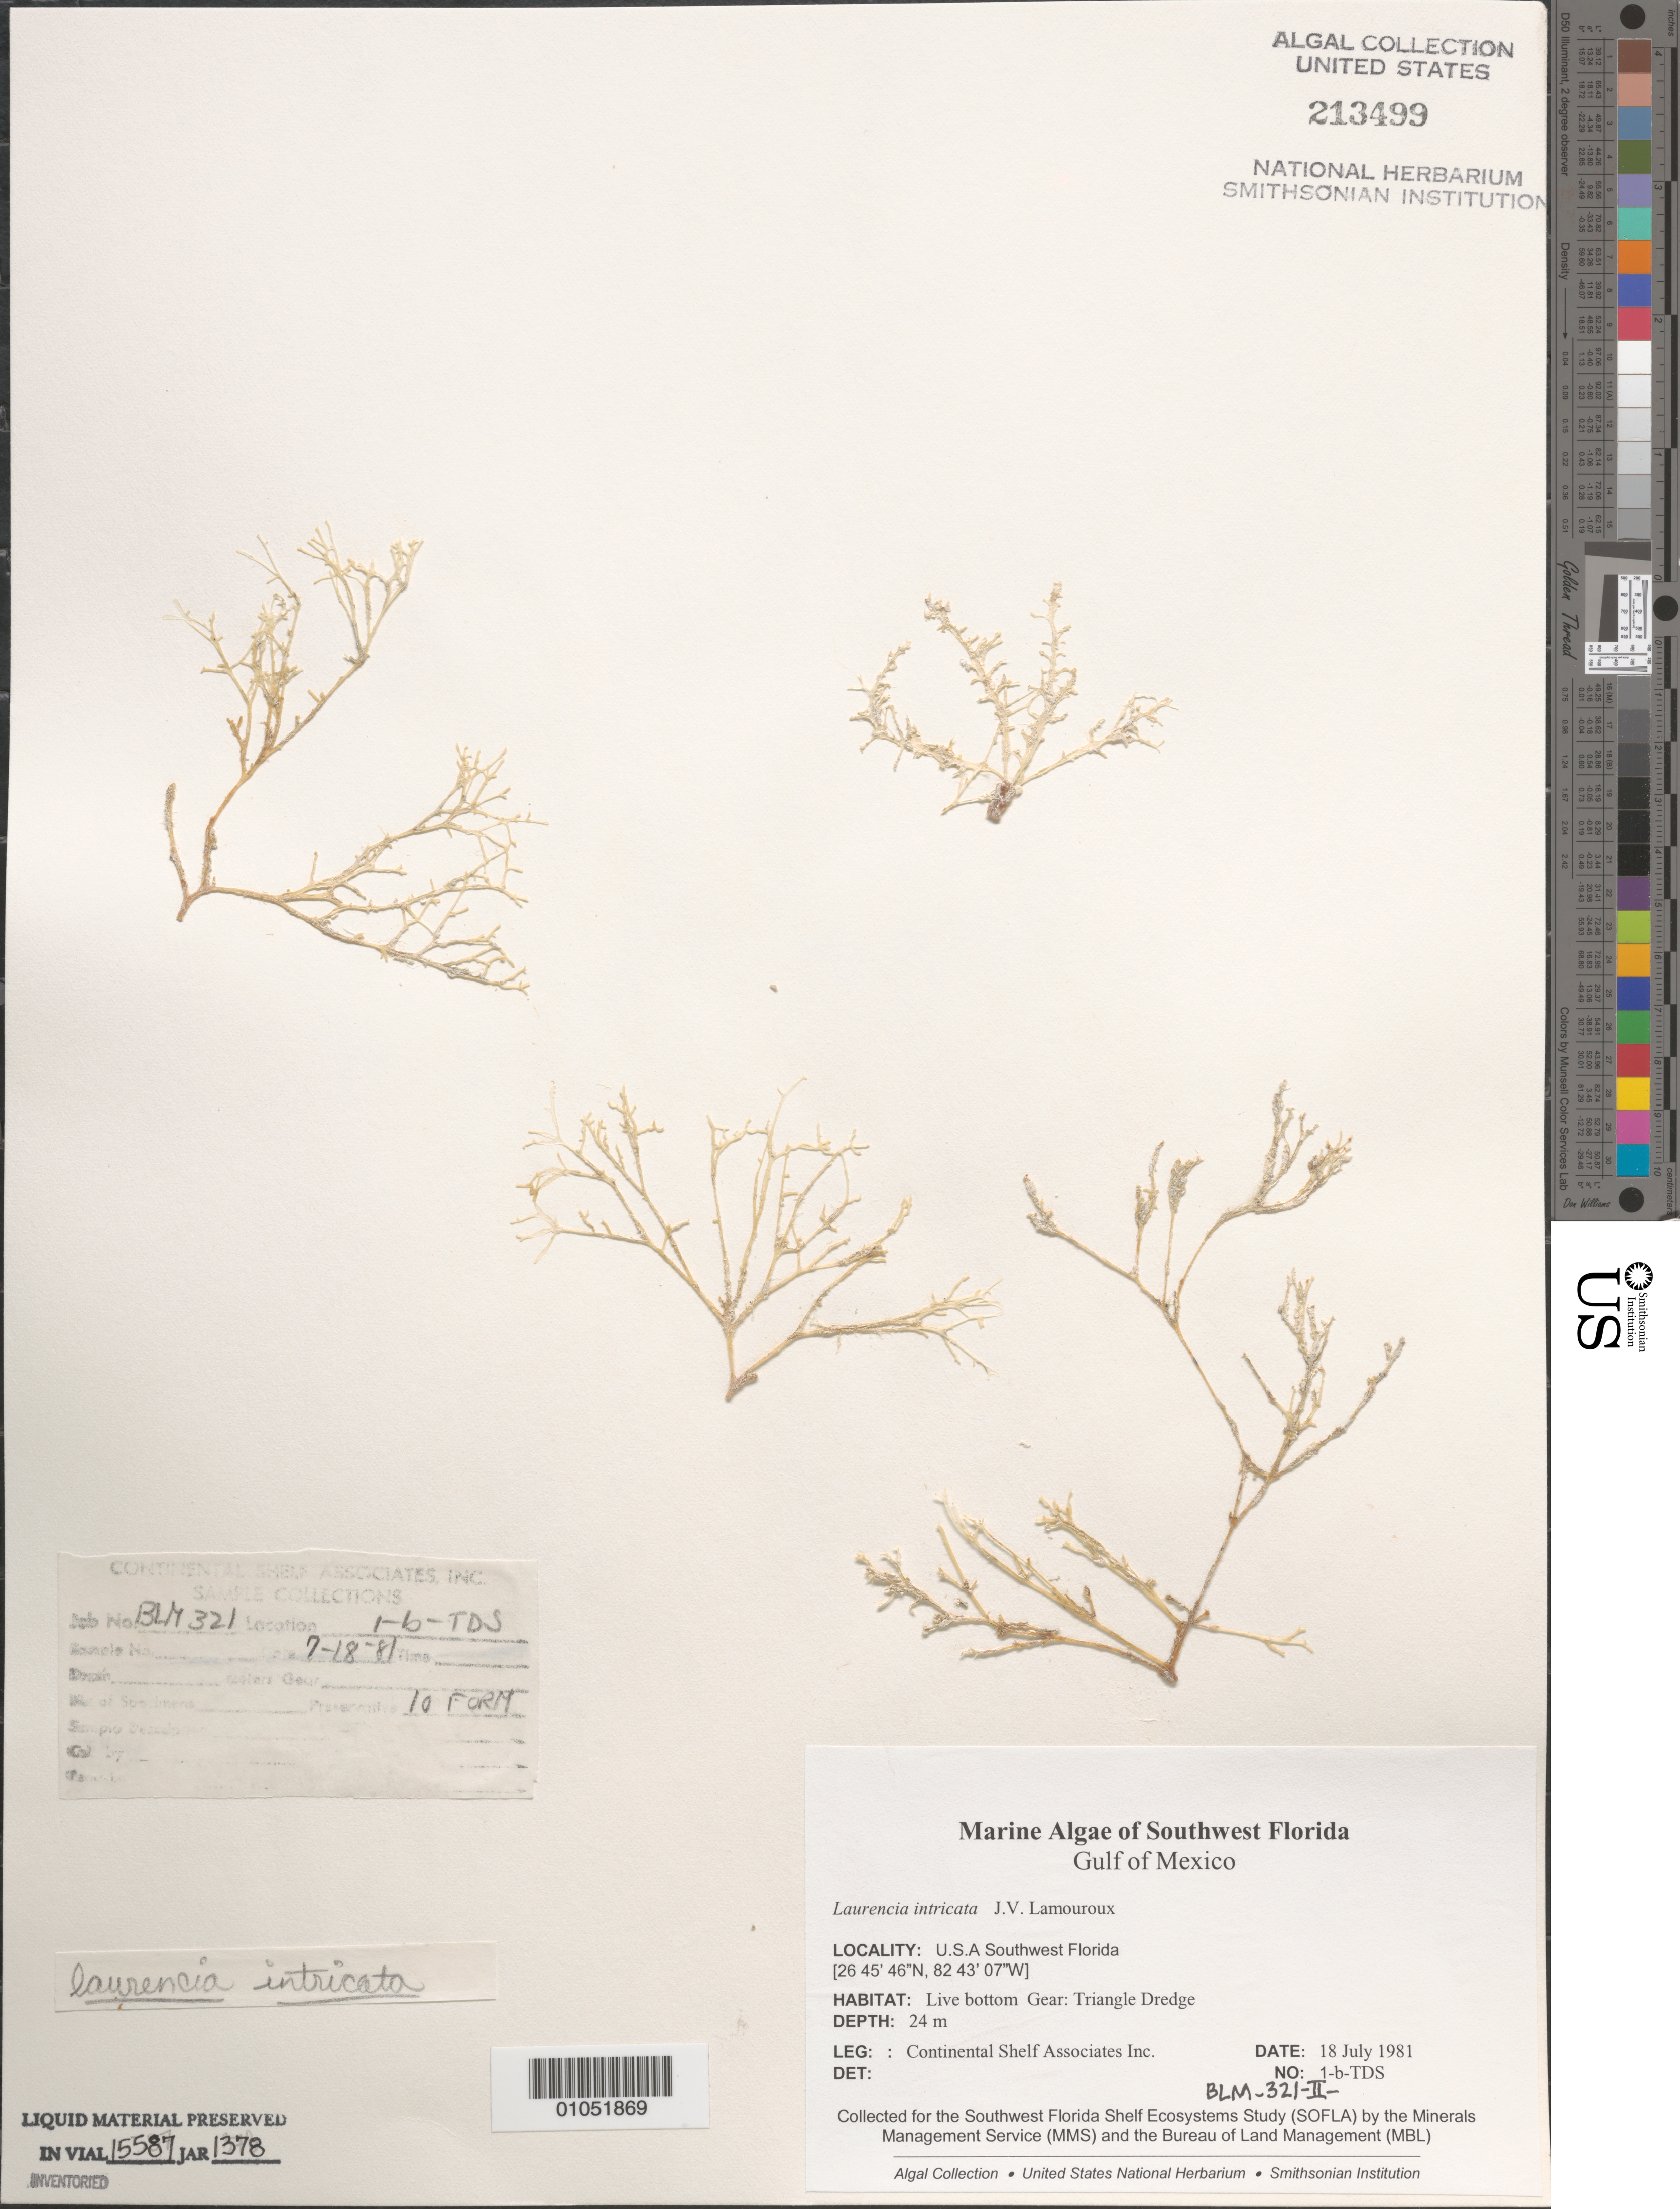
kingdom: Plantae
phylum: Rhodophyta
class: Florideophyceae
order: Ceramiales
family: Rhodomelaceae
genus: Laurencia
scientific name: Laurencia intricata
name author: J.V.Lamouroux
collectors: Continental Shelf Associates for the MMS/BLM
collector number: BLM-321-II-1-B-TDS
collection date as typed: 18 Jul 1981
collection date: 1981-07-18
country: United States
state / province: Florida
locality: Gulf of Mexico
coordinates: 26 45'46"N, 82 43'07"W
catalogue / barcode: US 213499